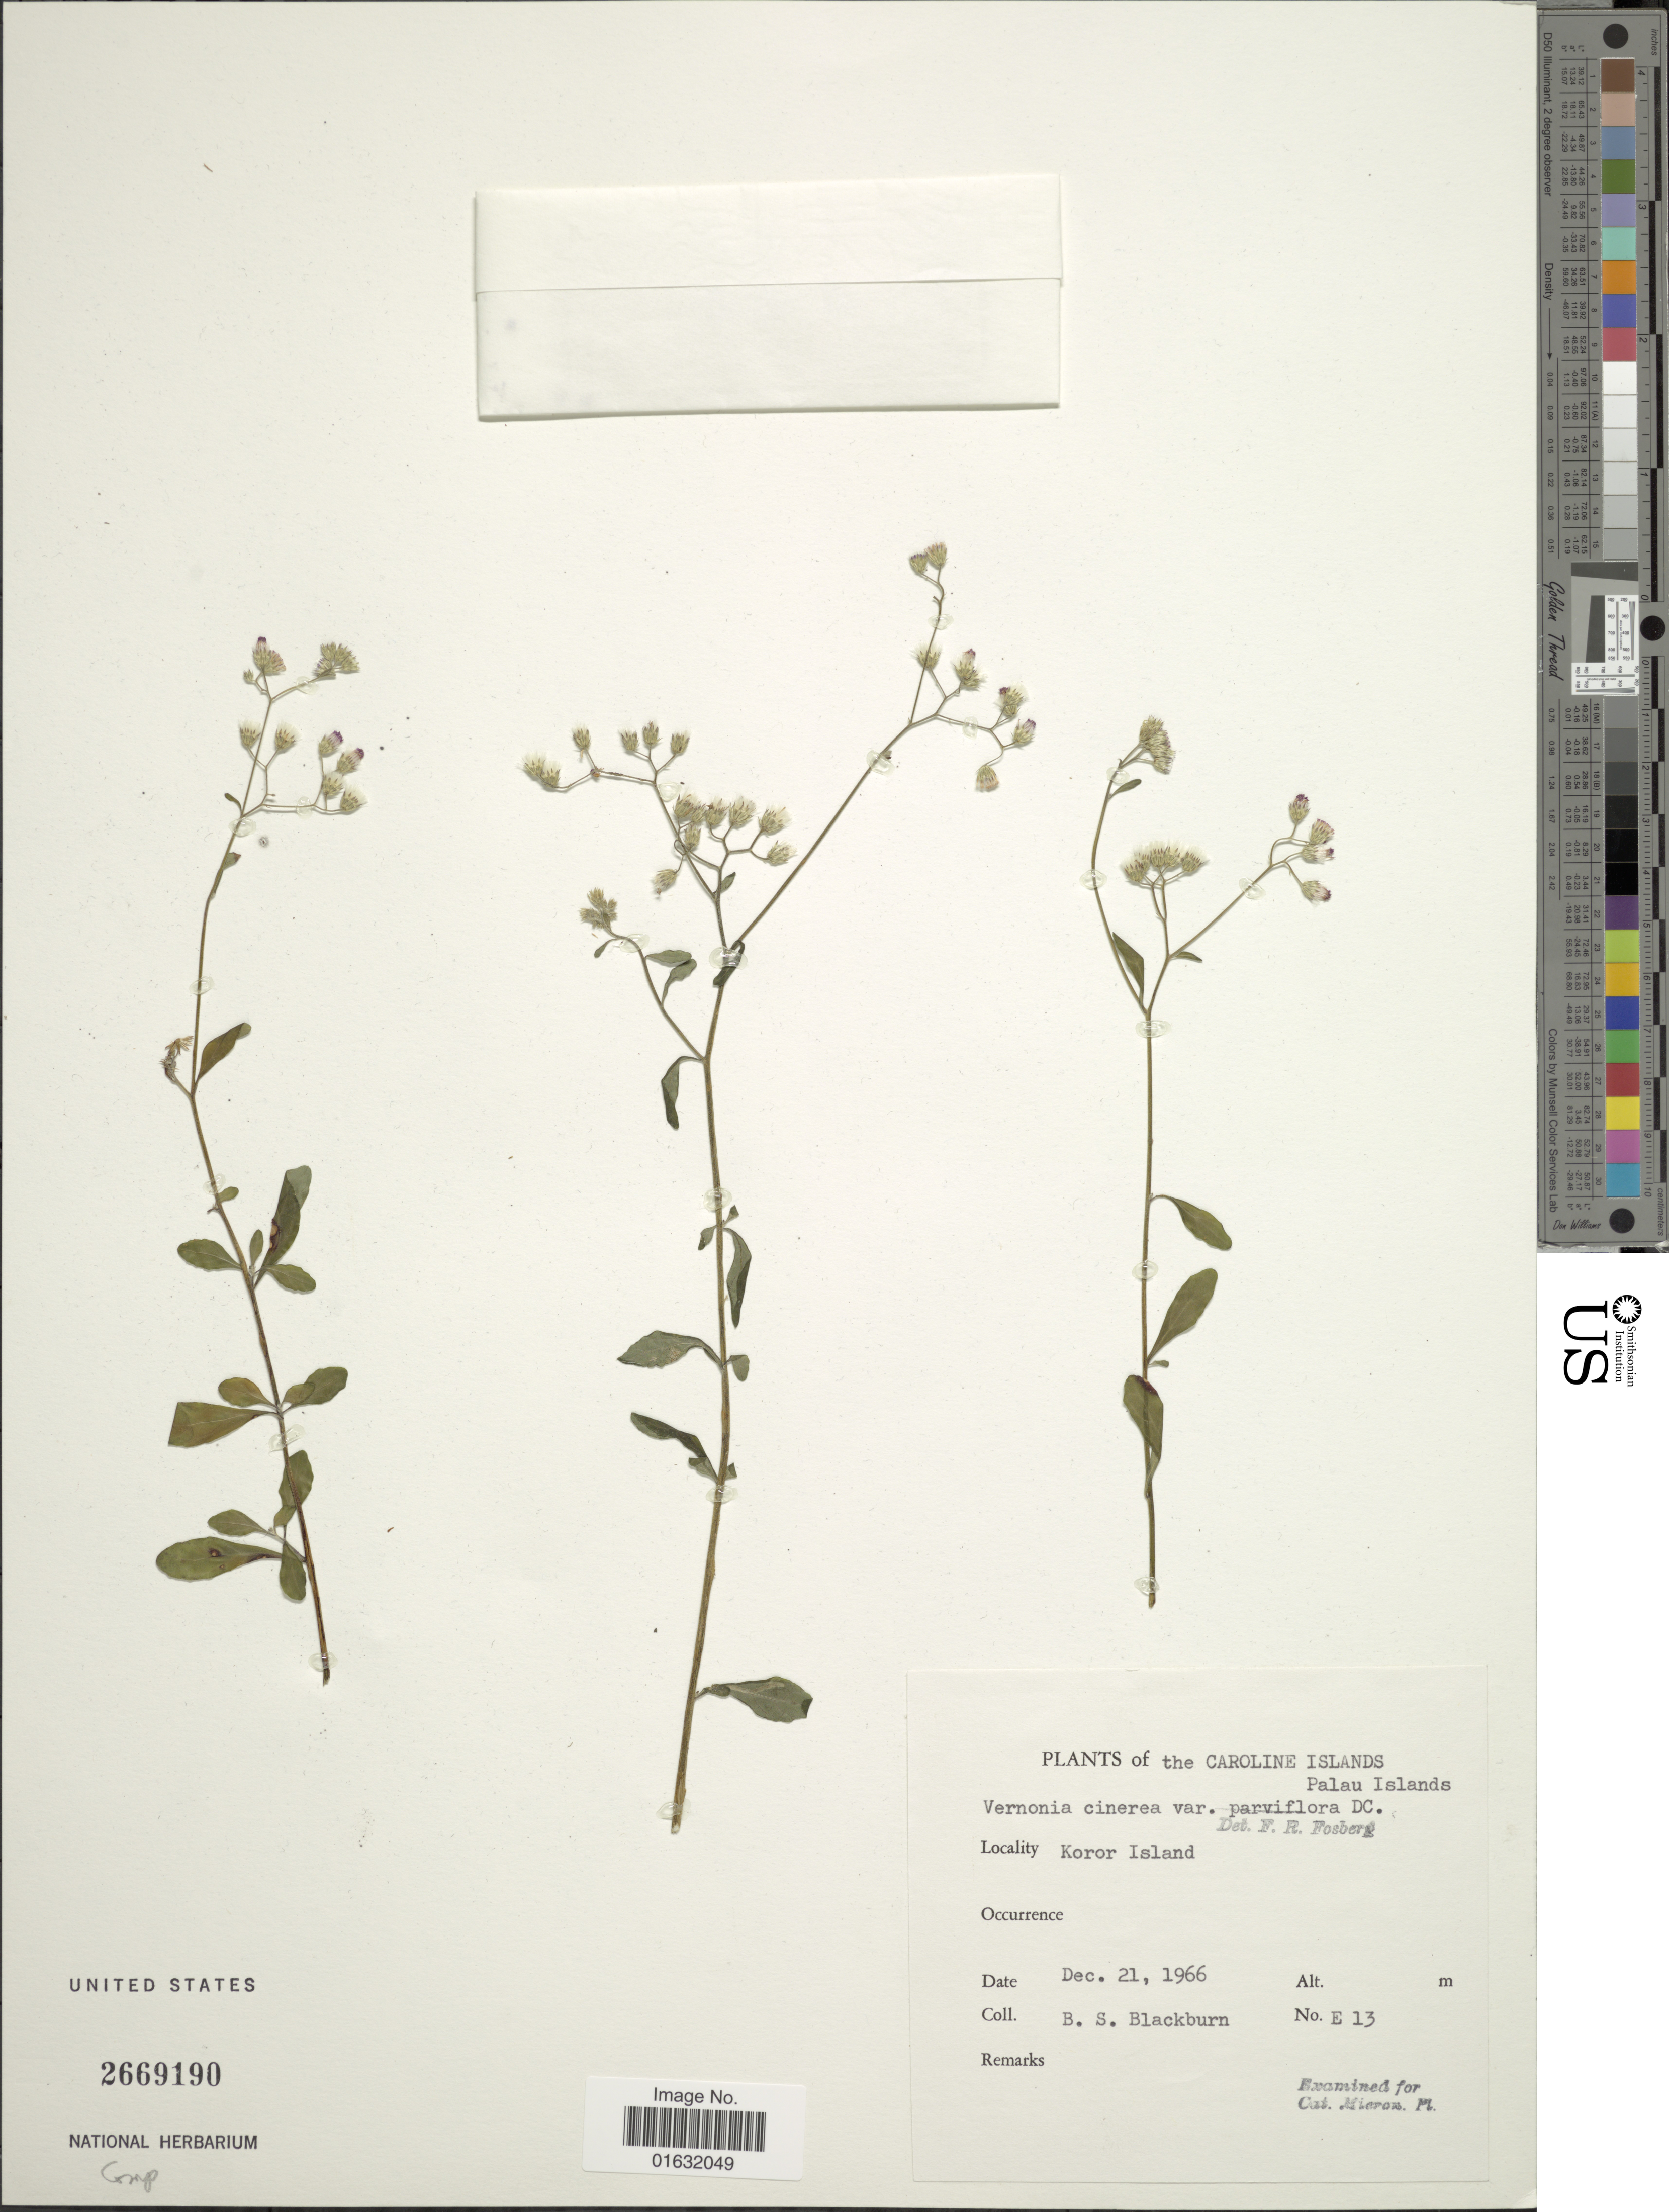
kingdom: Plantae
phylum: Tracheophyta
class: Magnoliopsida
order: Asterales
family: Asteraceae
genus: Cyanthillium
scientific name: Cyanthillium cinereum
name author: (L.) H. Rob.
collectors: B. S. Blackburn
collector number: E13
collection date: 1966-12-21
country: Palau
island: Oreor [Koror]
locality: Palau Islands, Koror Island.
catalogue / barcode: US 2669190